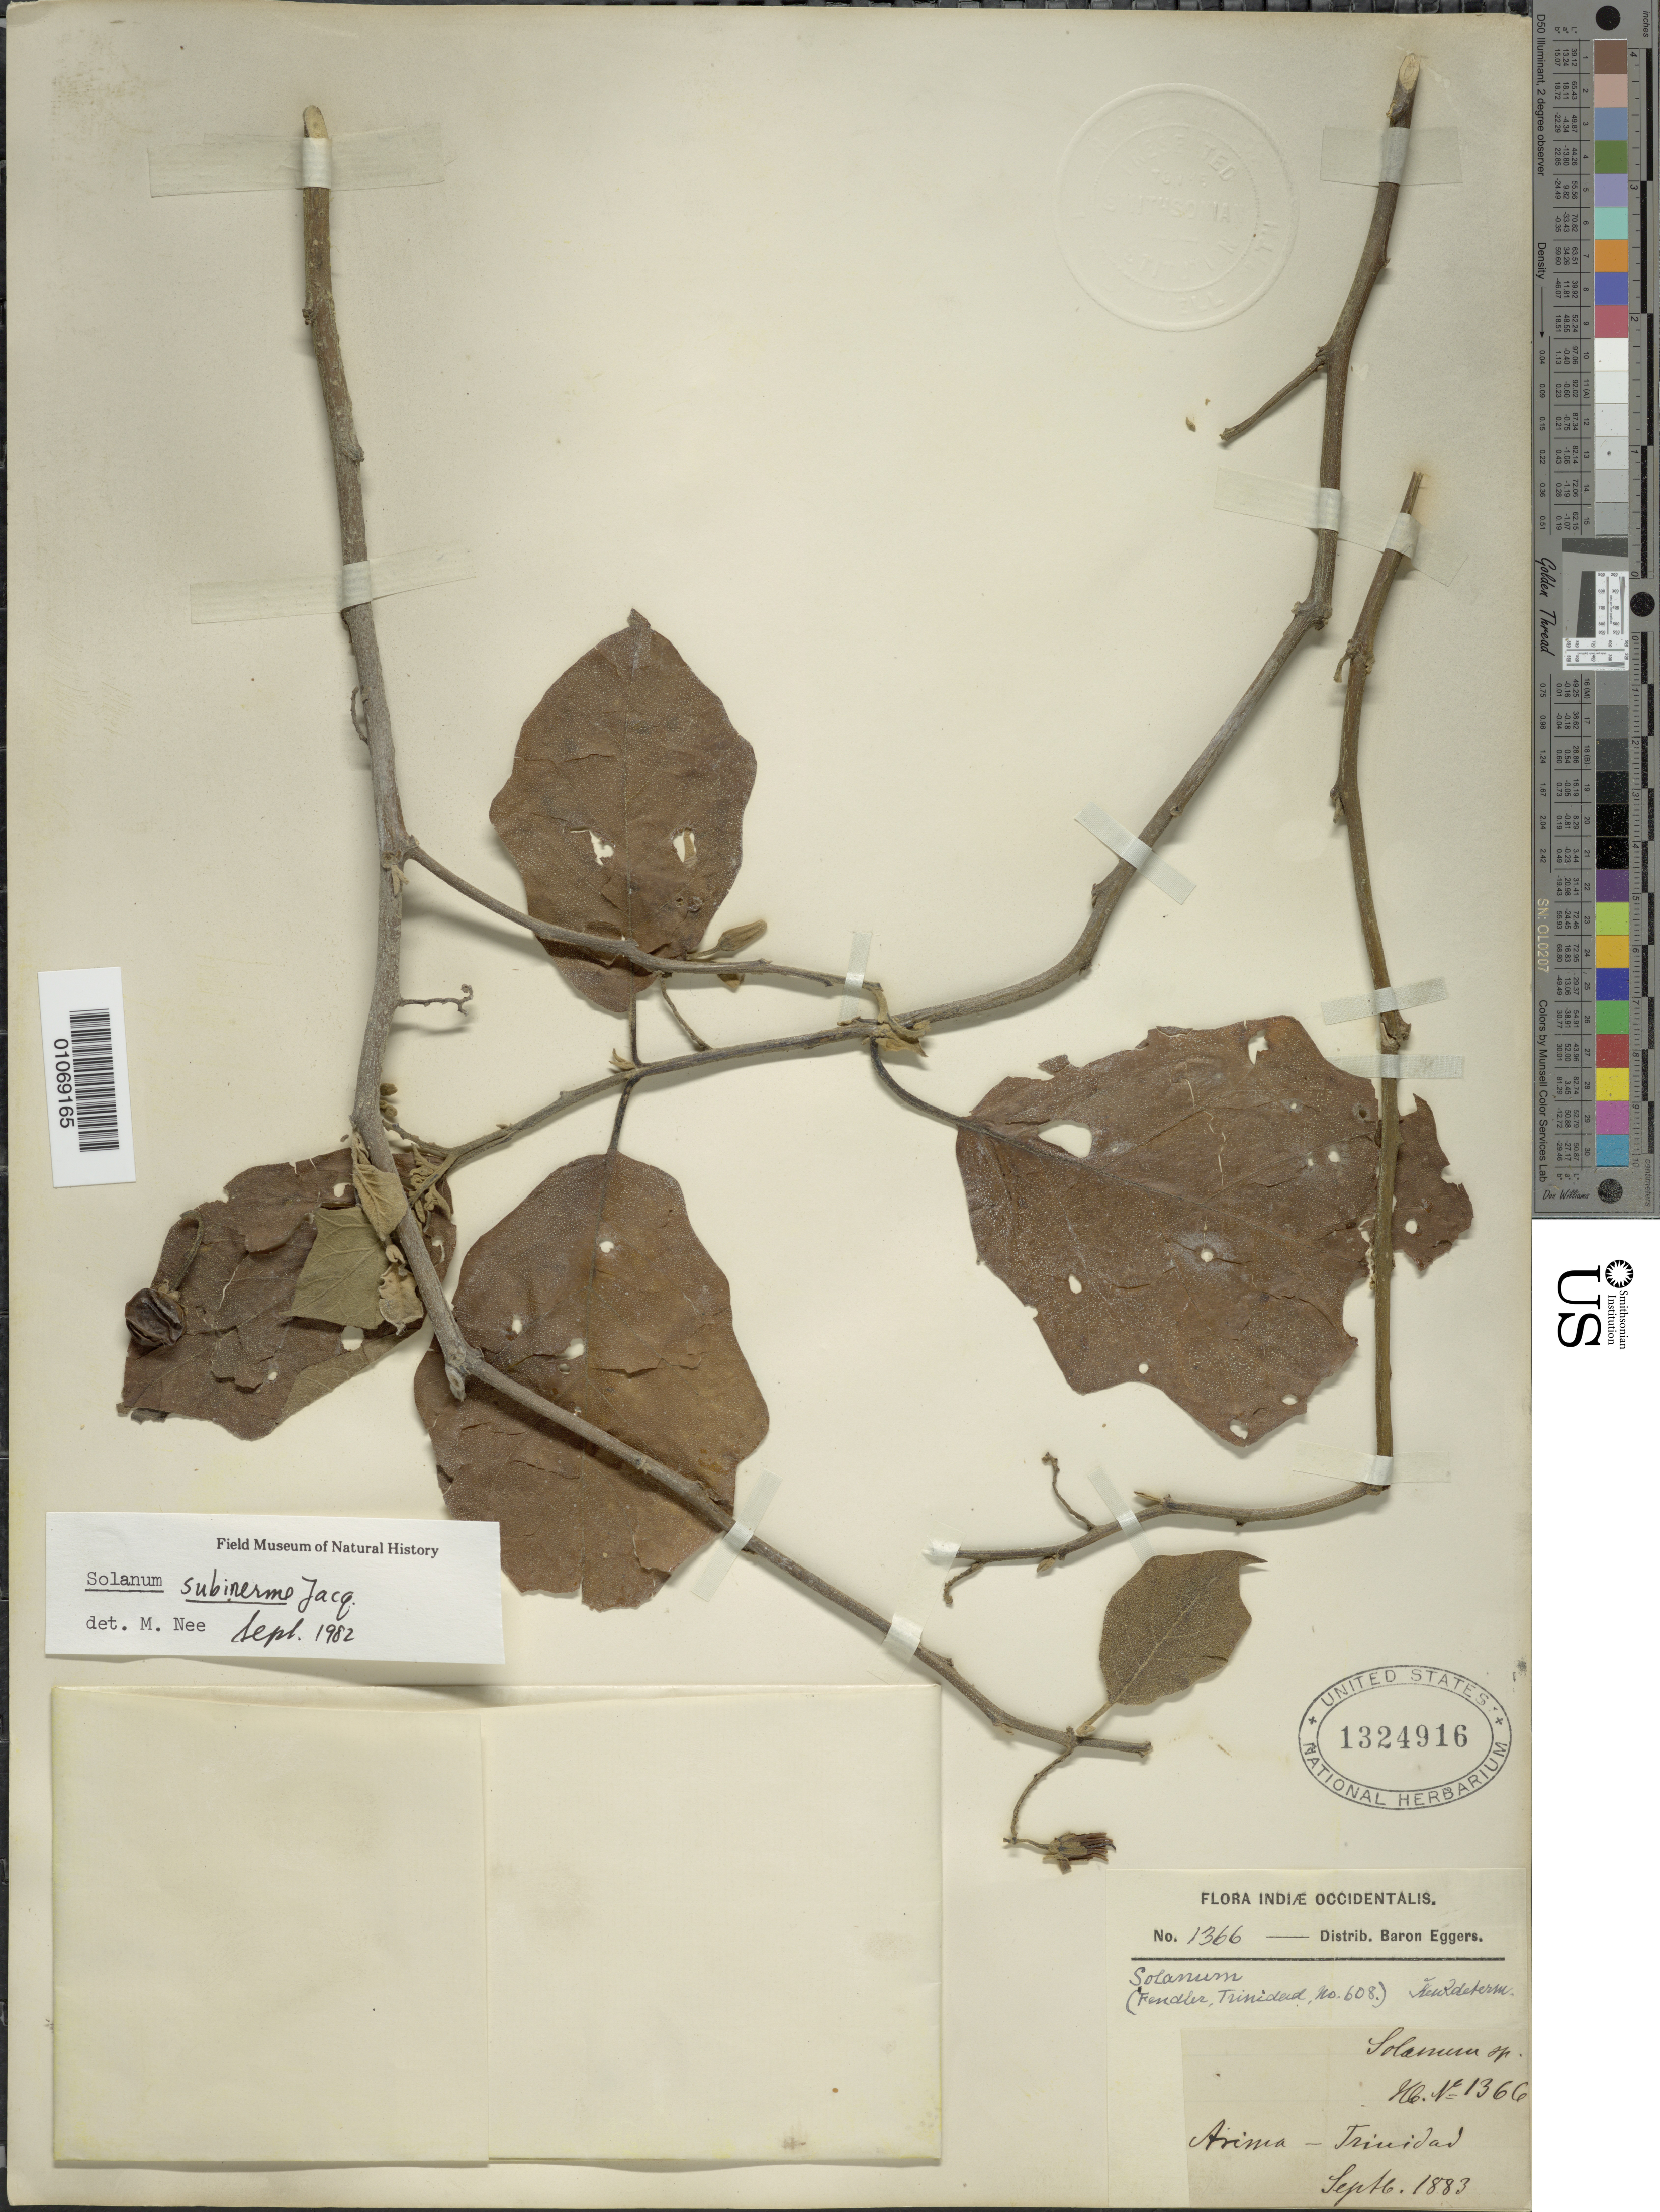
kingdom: Plantae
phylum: Tracheophyta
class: Magnoliopsida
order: Solanales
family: Solanaceae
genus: Solanum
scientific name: Solanum subinerme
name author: Jacq.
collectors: H. F. A. von Eggers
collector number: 1366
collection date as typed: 01 Sep 1883 to 30 Sep 1883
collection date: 1883-09-01/1883-09-30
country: Trinidad and Tobago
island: Trinidad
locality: Avima.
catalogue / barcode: US 1324916